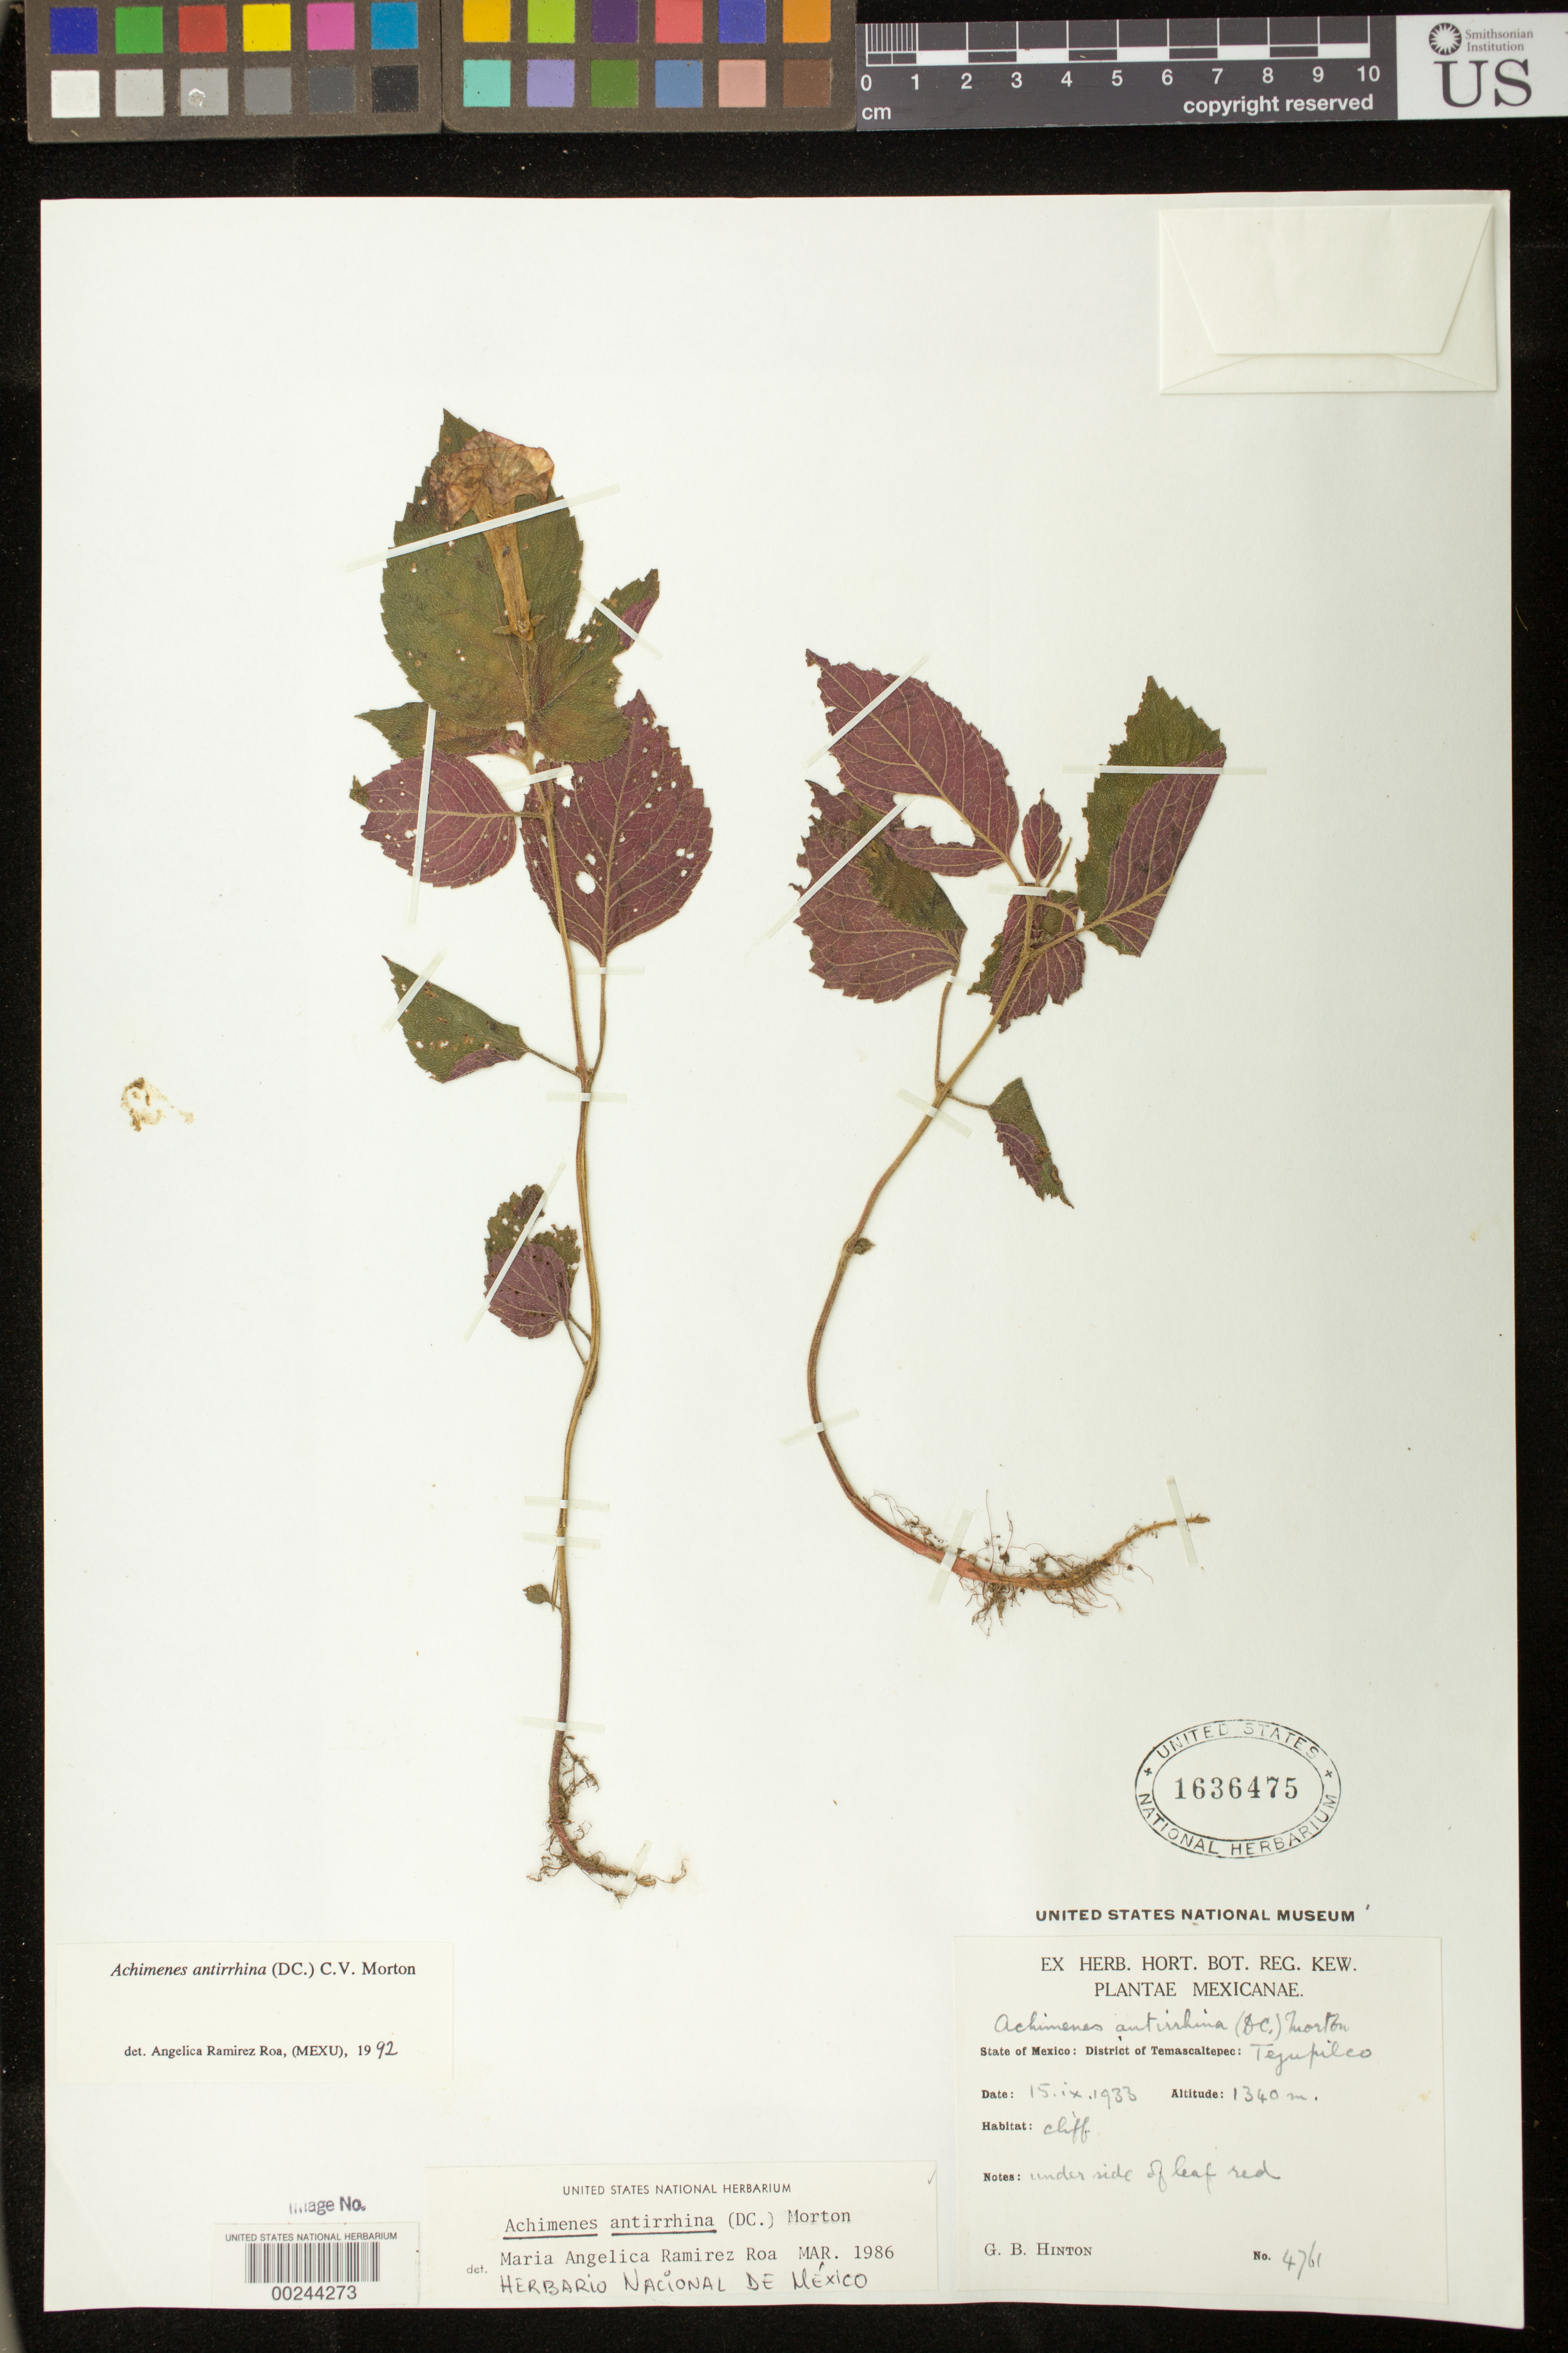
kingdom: Plantae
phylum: Tracheophyta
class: Magnoliopsida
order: Lamiales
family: Gesneriaceae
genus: Achimenes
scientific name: Achimenes antirrhina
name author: (DC.) C.V. Morton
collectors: G. B. Hinton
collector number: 4761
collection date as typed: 15 Sep 1933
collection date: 1933-09-15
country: Mexico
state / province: México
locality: Dist. of Temascaltepec, Tejupilco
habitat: Cliff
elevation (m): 1340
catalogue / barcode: US 1636475